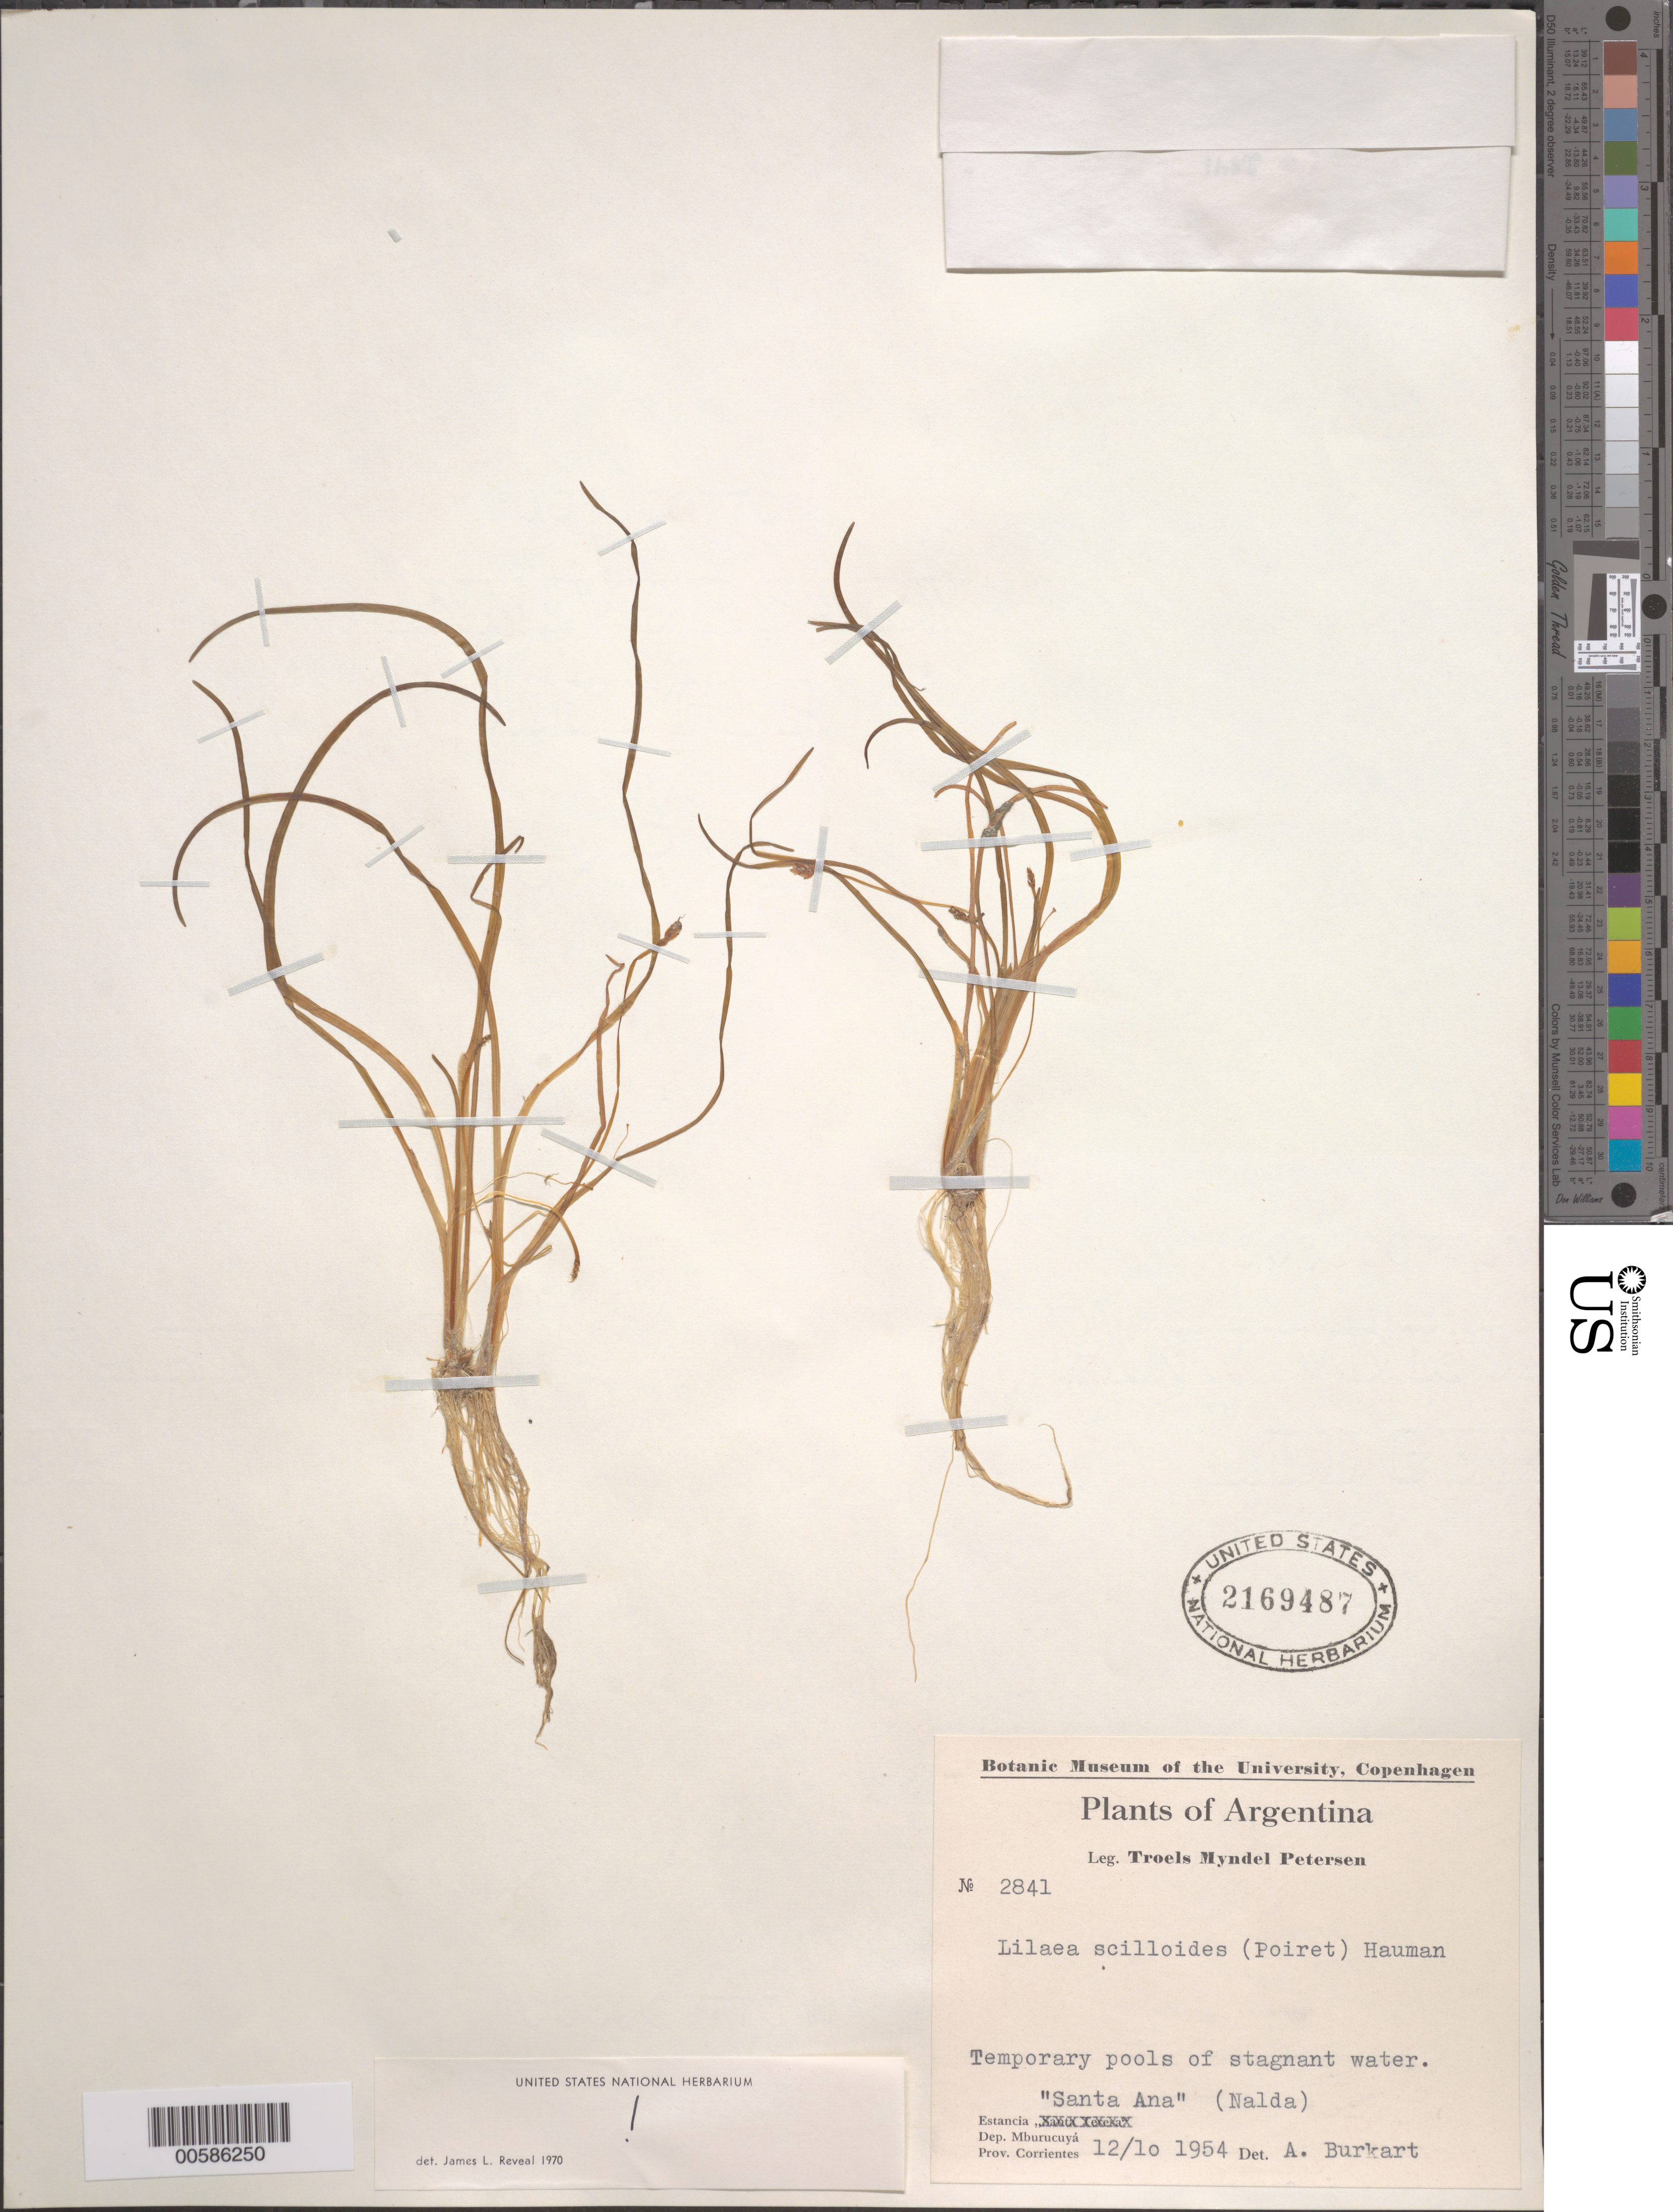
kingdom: Plantae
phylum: Tracheophyta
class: Liliopsida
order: Alismatales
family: Juncaginaceae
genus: Triglochin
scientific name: Triglochin scilloides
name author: (Poir.) Mering & Kadereit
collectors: T. M. Petersen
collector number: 2841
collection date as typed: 12 Oct 1954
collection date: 1954-10-12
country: Argentina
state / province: Corrientes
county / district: Mburucuyá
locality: Santa Ana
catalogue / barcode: US 2169487